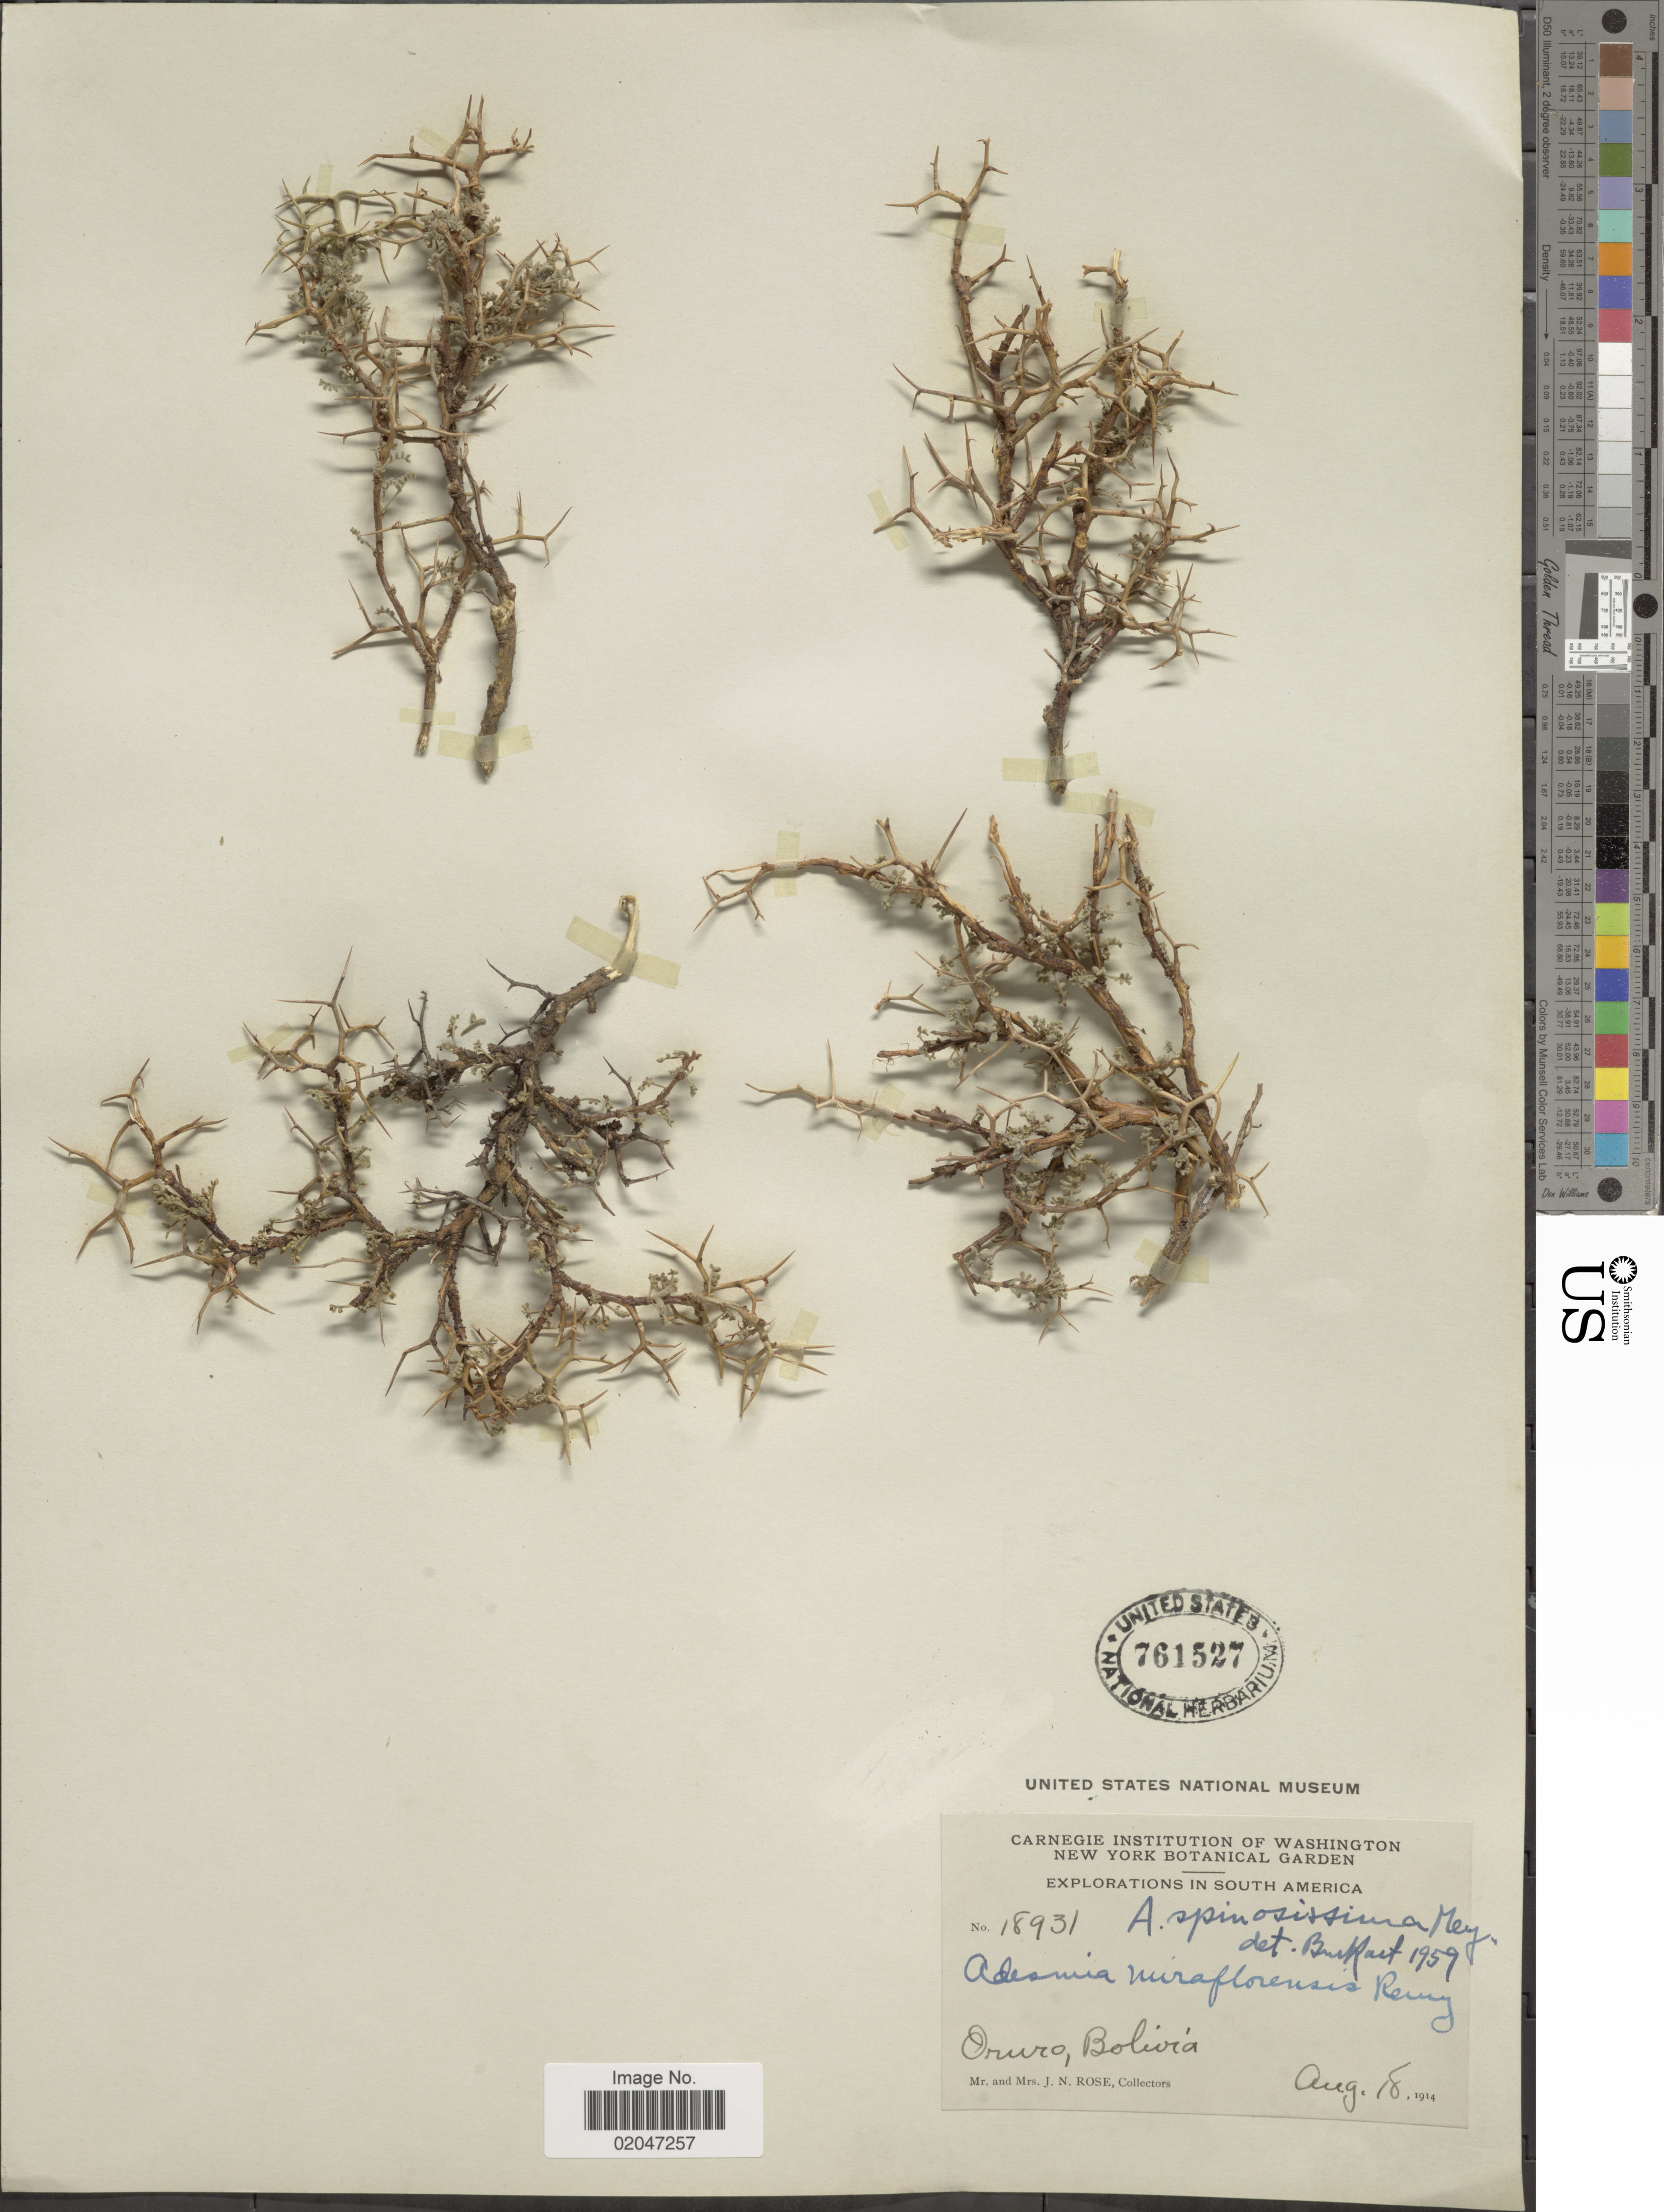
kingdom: Plantae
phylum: Tracheophyta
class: Magnoliopsida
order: Fabales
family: Fabaceae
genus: Adesmia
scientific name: Adesmia spinosissima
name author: Meyen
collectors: J. N. Rose & L. B. Rose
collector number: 18931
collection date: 1914-08-18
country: Bolivia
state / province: Oruro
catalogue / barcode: US 761527